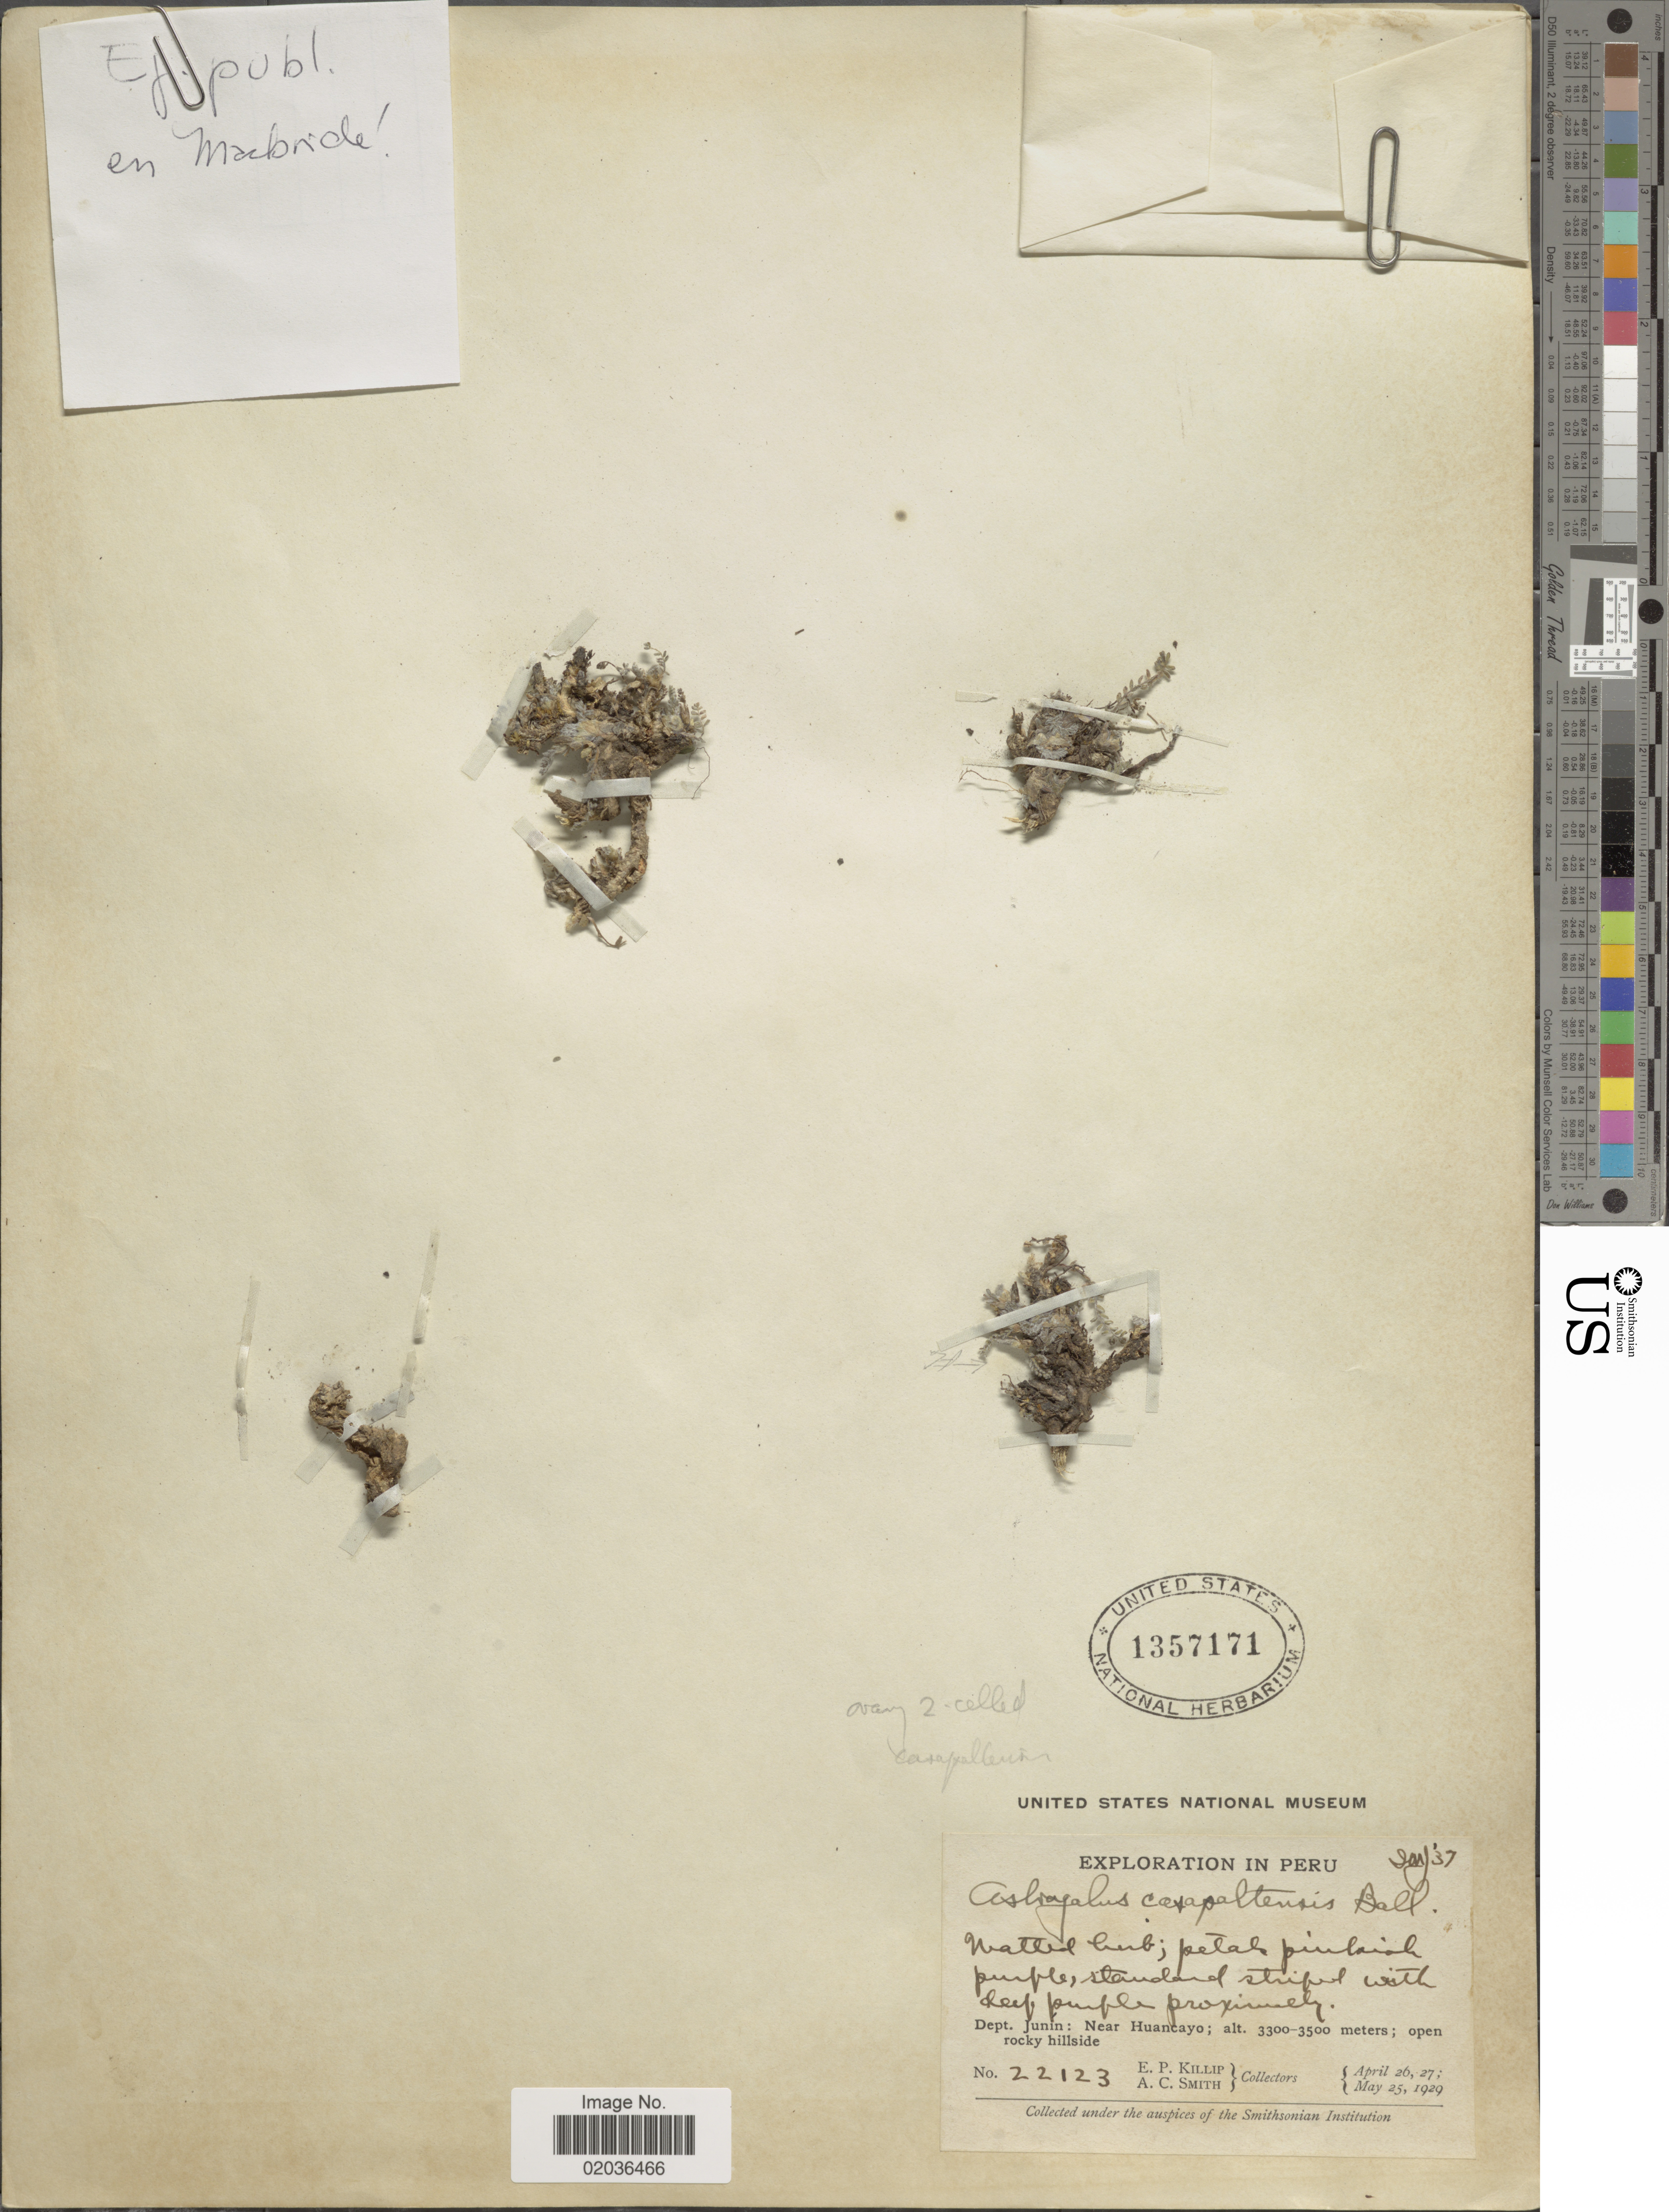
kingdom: Plantae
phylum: Tracheophyta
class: Magnoliopsida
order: Fabales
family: Fabaceae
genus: Astragalus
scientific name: Astragalus casapaltensis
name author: Ball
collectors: E. P. Killip & A. C. Smith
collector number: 22123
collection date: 1929-04-26/1929-05-25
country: Peru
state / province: Junín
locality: Dept. Junin: Near Huancayo; open rocky hillside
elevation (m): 3300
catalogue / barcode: US 1357171